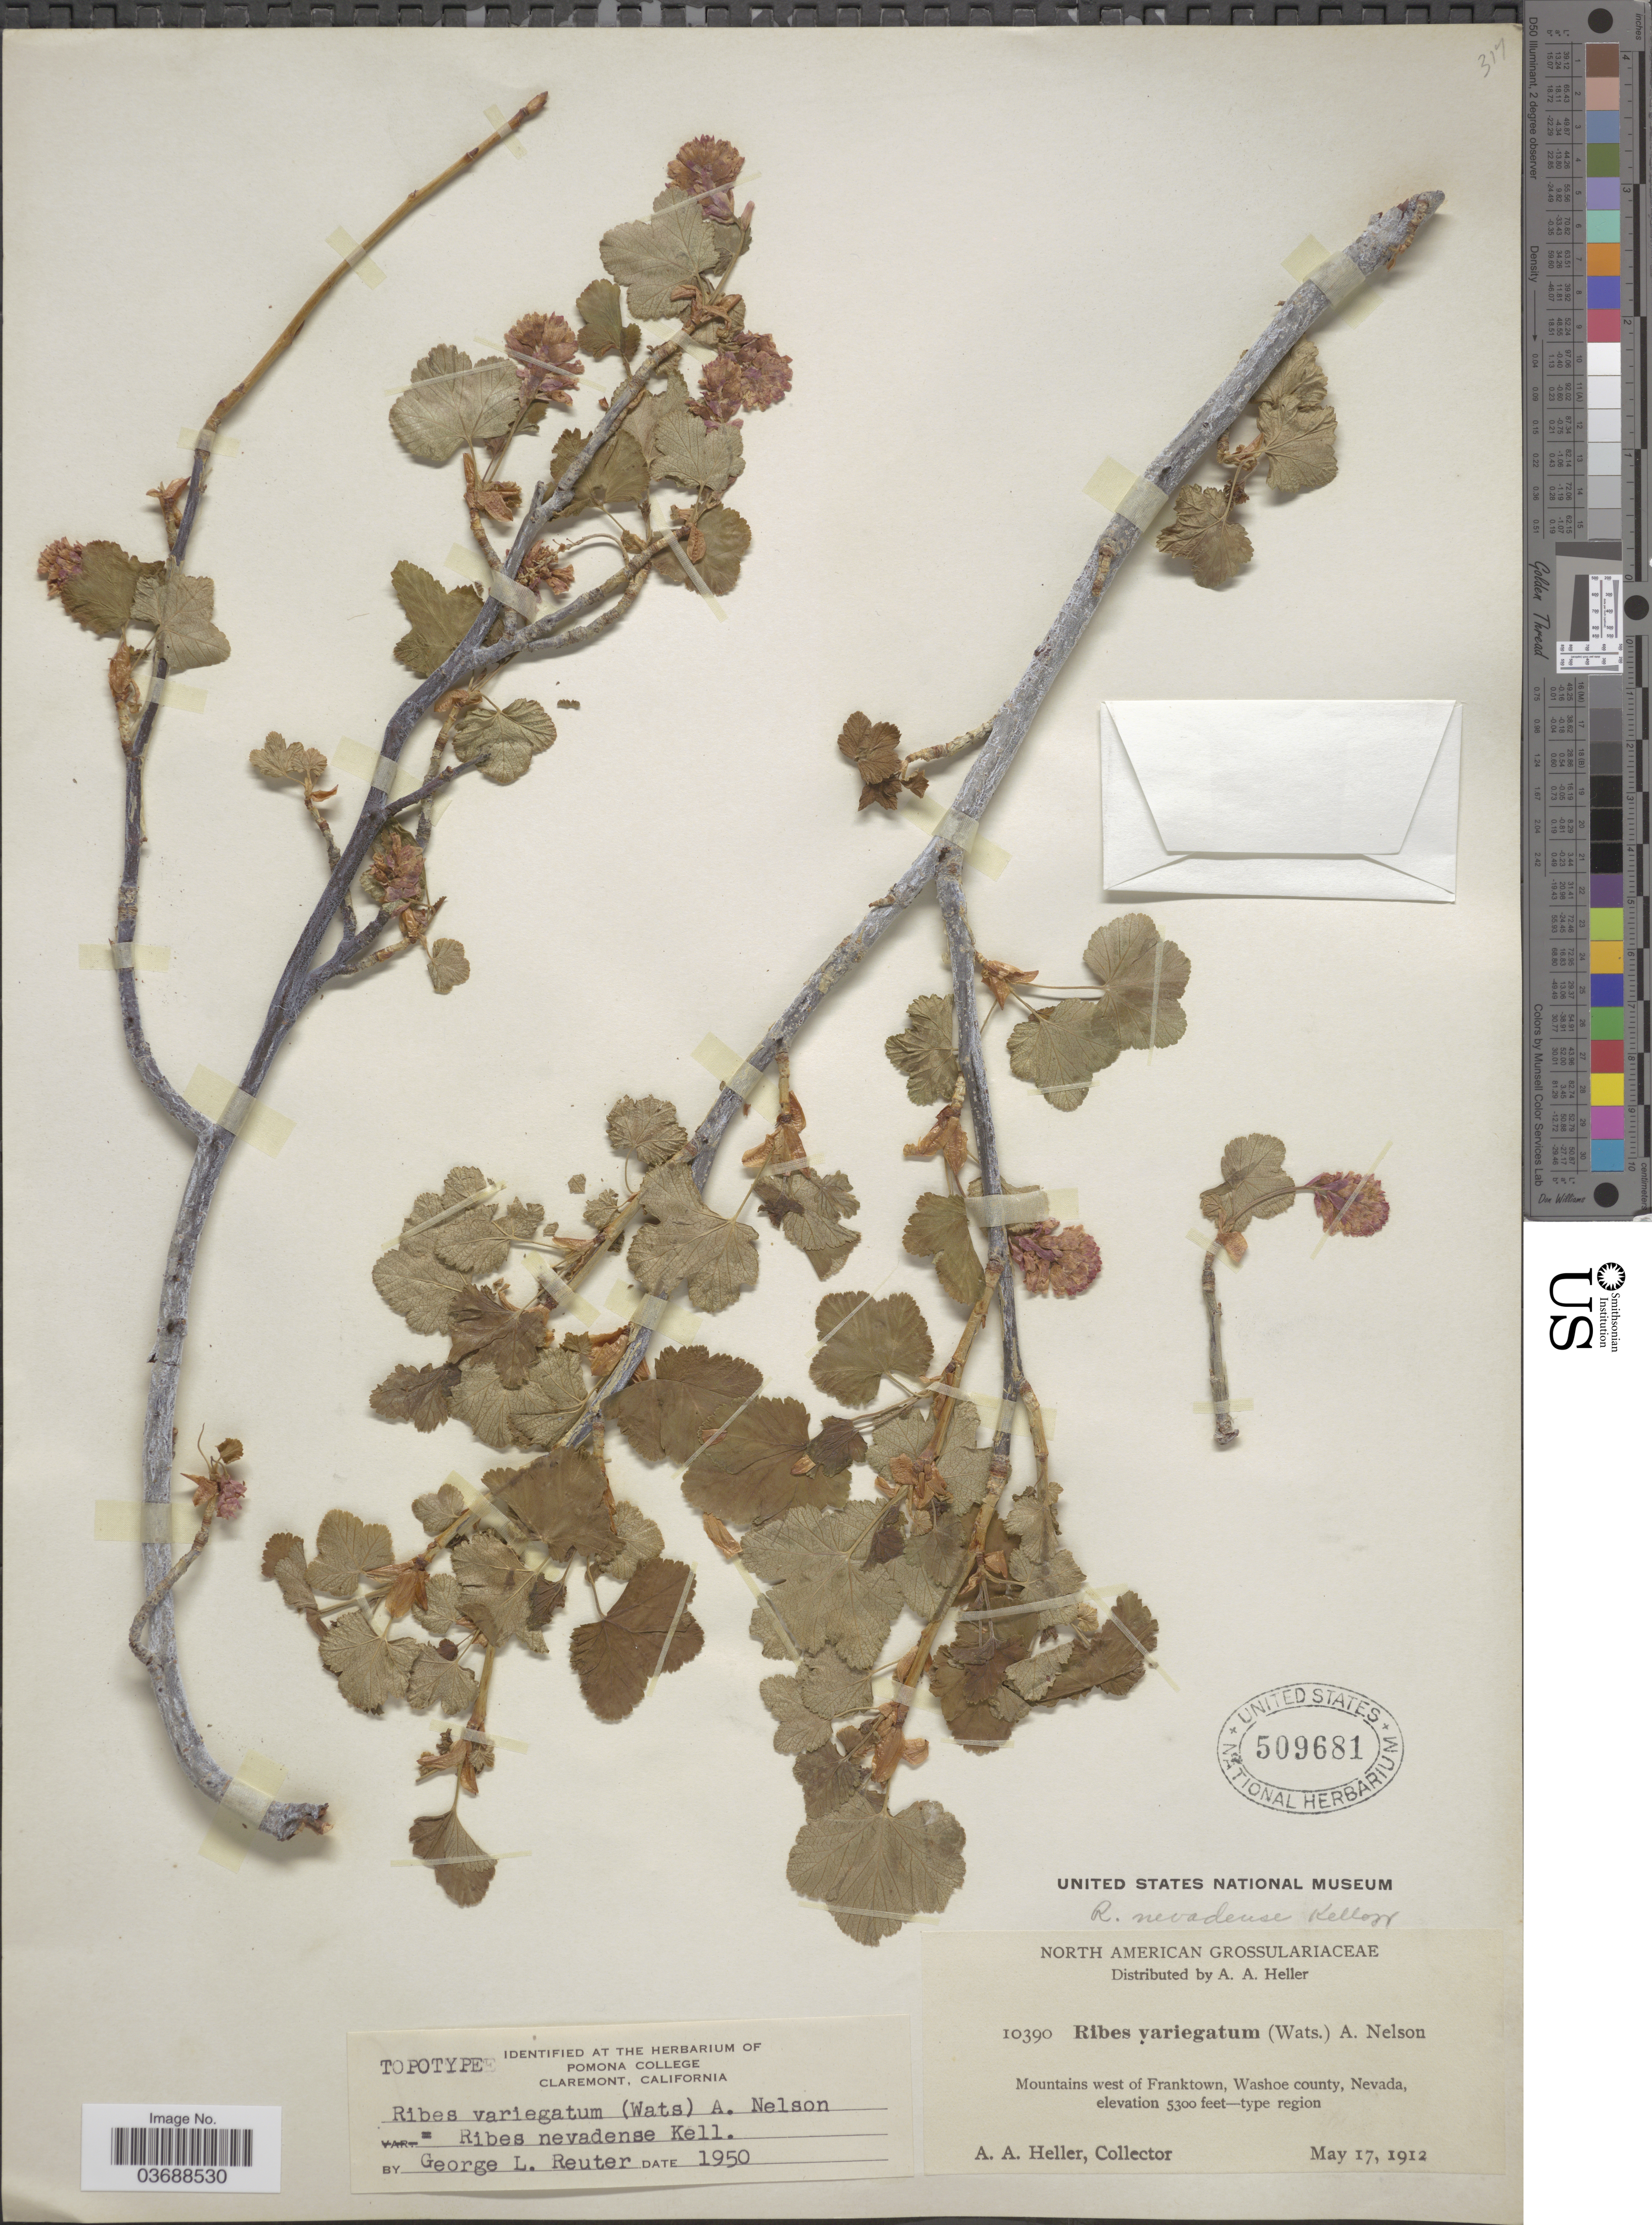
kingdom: Plantae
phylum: Tracheophyta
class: Magnoliopsida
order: Saxifragales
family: Grossulariaceae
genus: Ribes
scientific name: Ribes nevadense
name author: Kellogg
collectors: A. A. Heller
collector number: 10390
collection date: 1912-05-17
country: United States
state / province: Nevada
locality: Mountains west of Franktown, Washoe county.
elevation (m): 1615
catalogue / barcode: US 509681